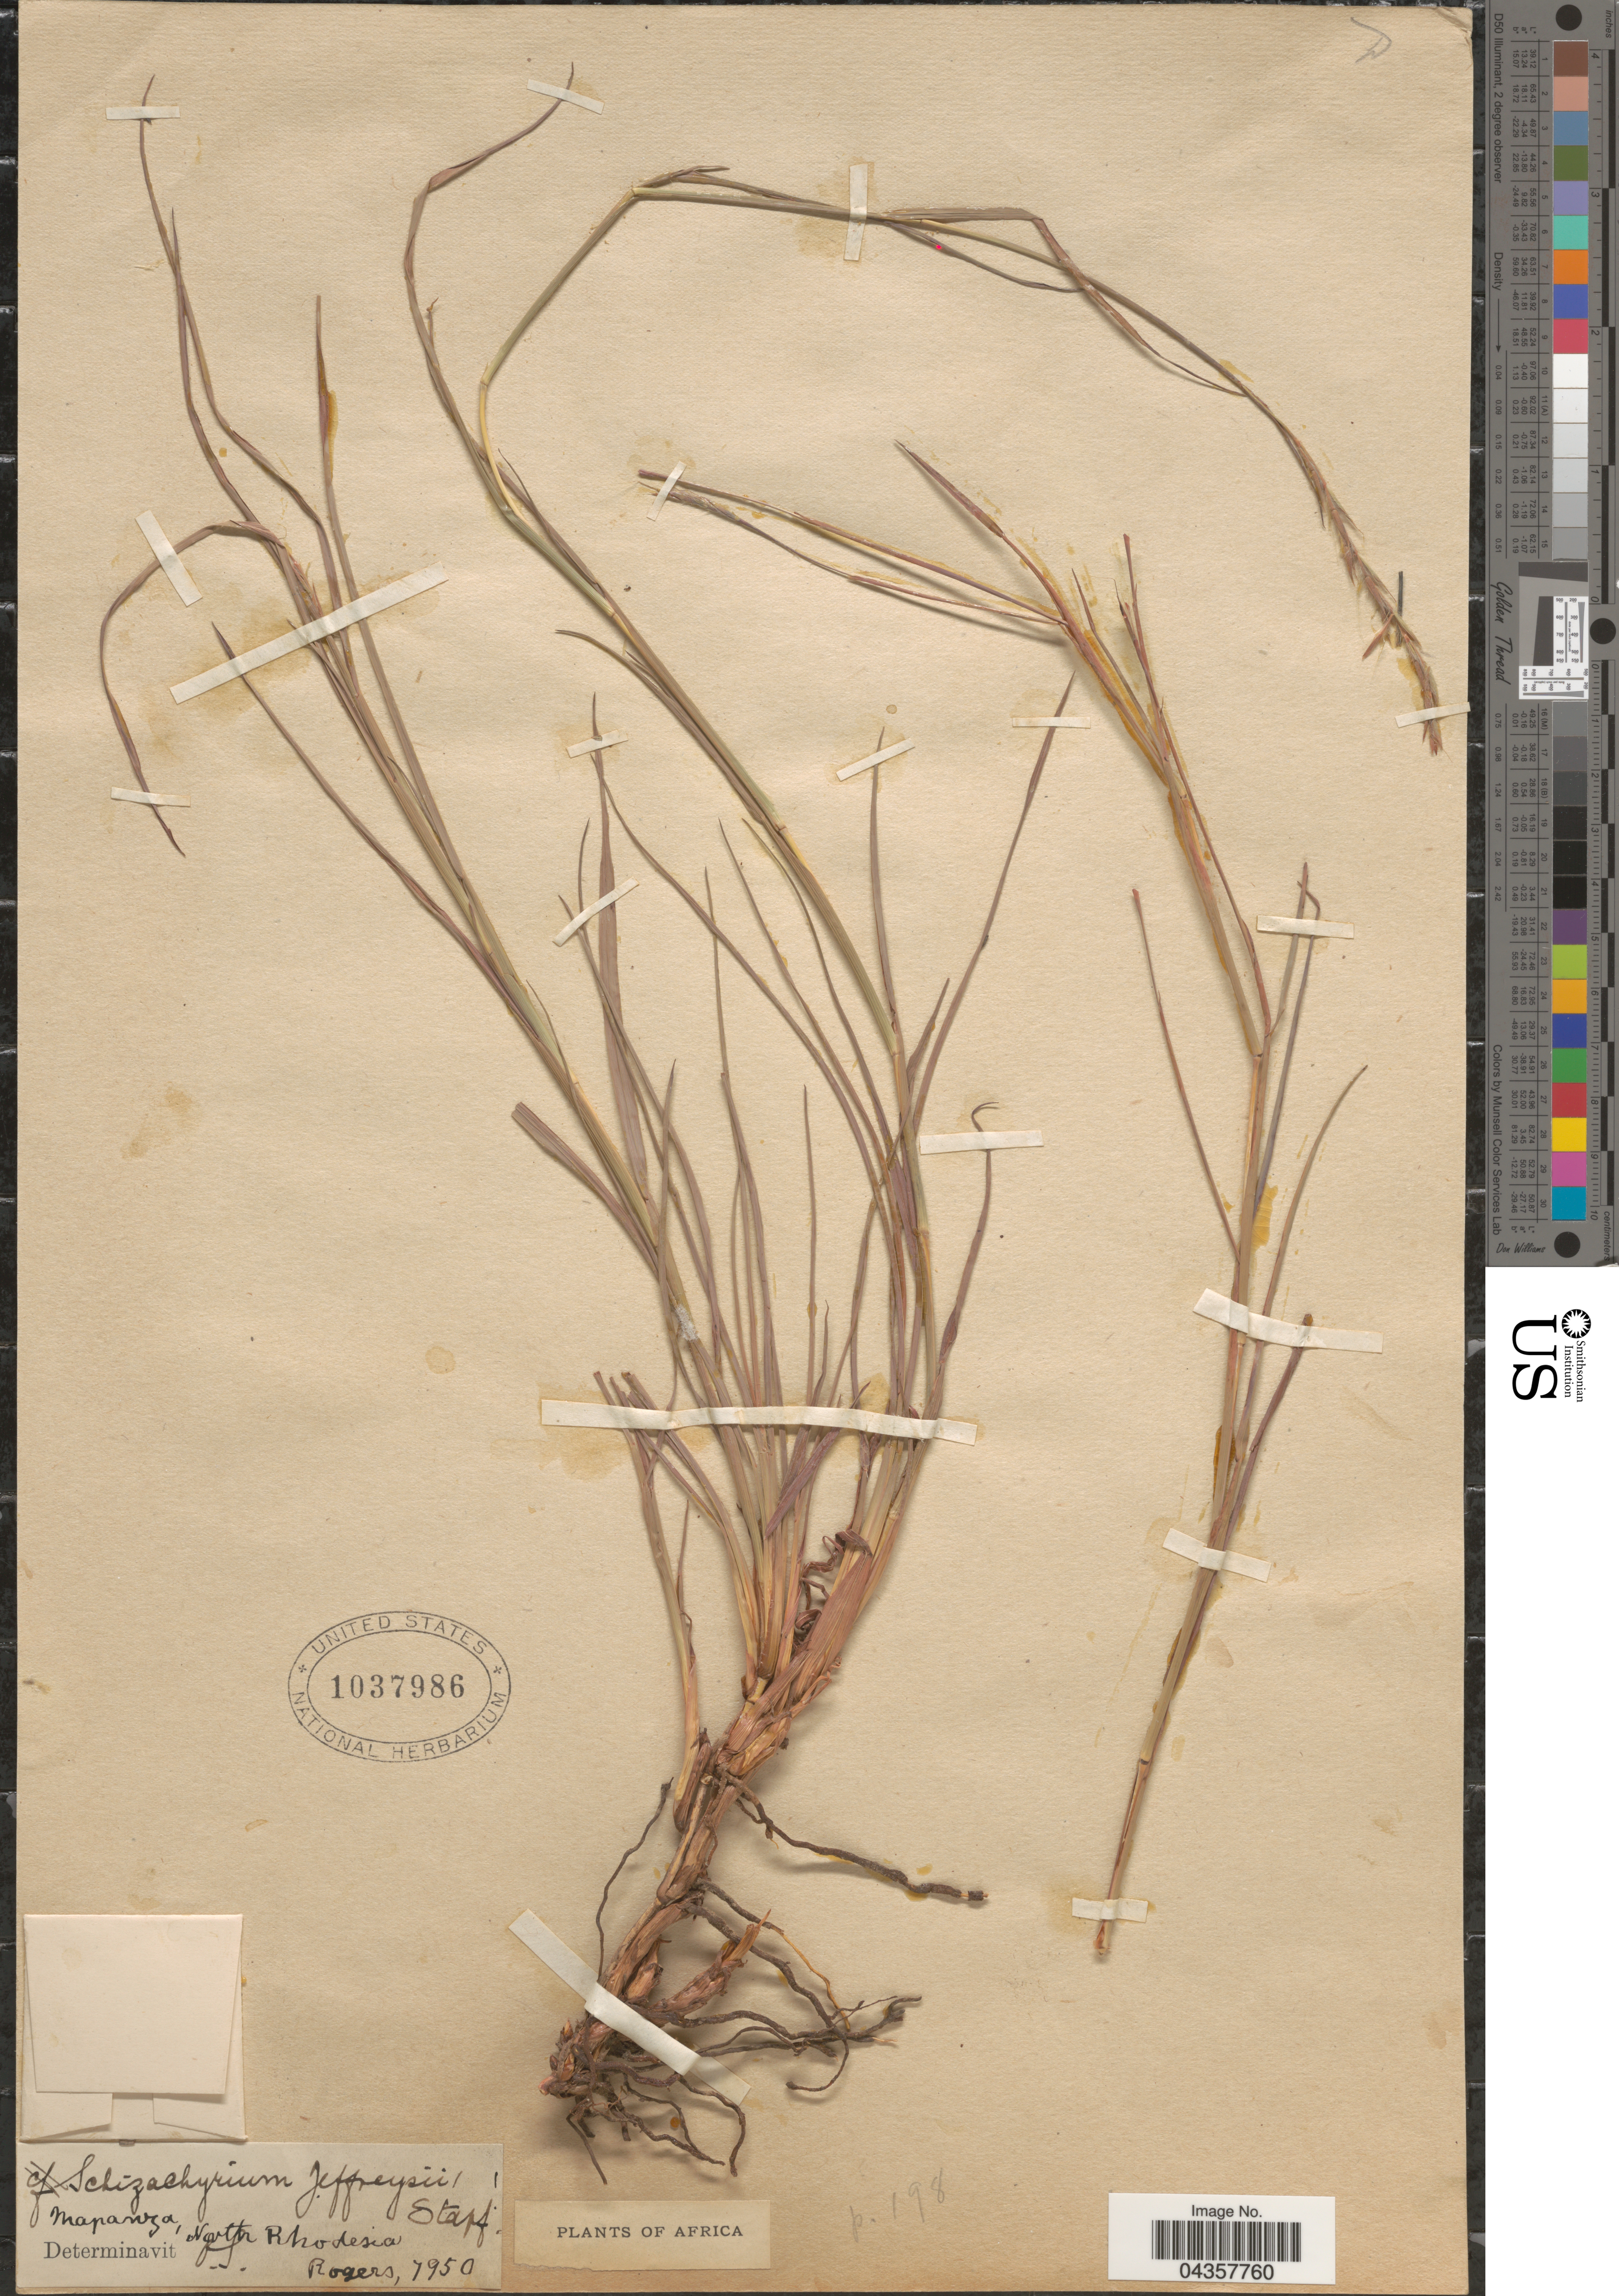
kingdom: Plantae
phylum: Tracheophyta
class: Liliopsida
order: Poales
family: Poaceae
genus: Schizachyrium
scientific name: Schizachyrium jeffreysii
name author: (Hack.) Stapf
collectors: -. Rogers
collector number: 7950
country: Zimbabwe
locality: Mapanza, North Rhodesia.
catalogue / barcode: US 1037986